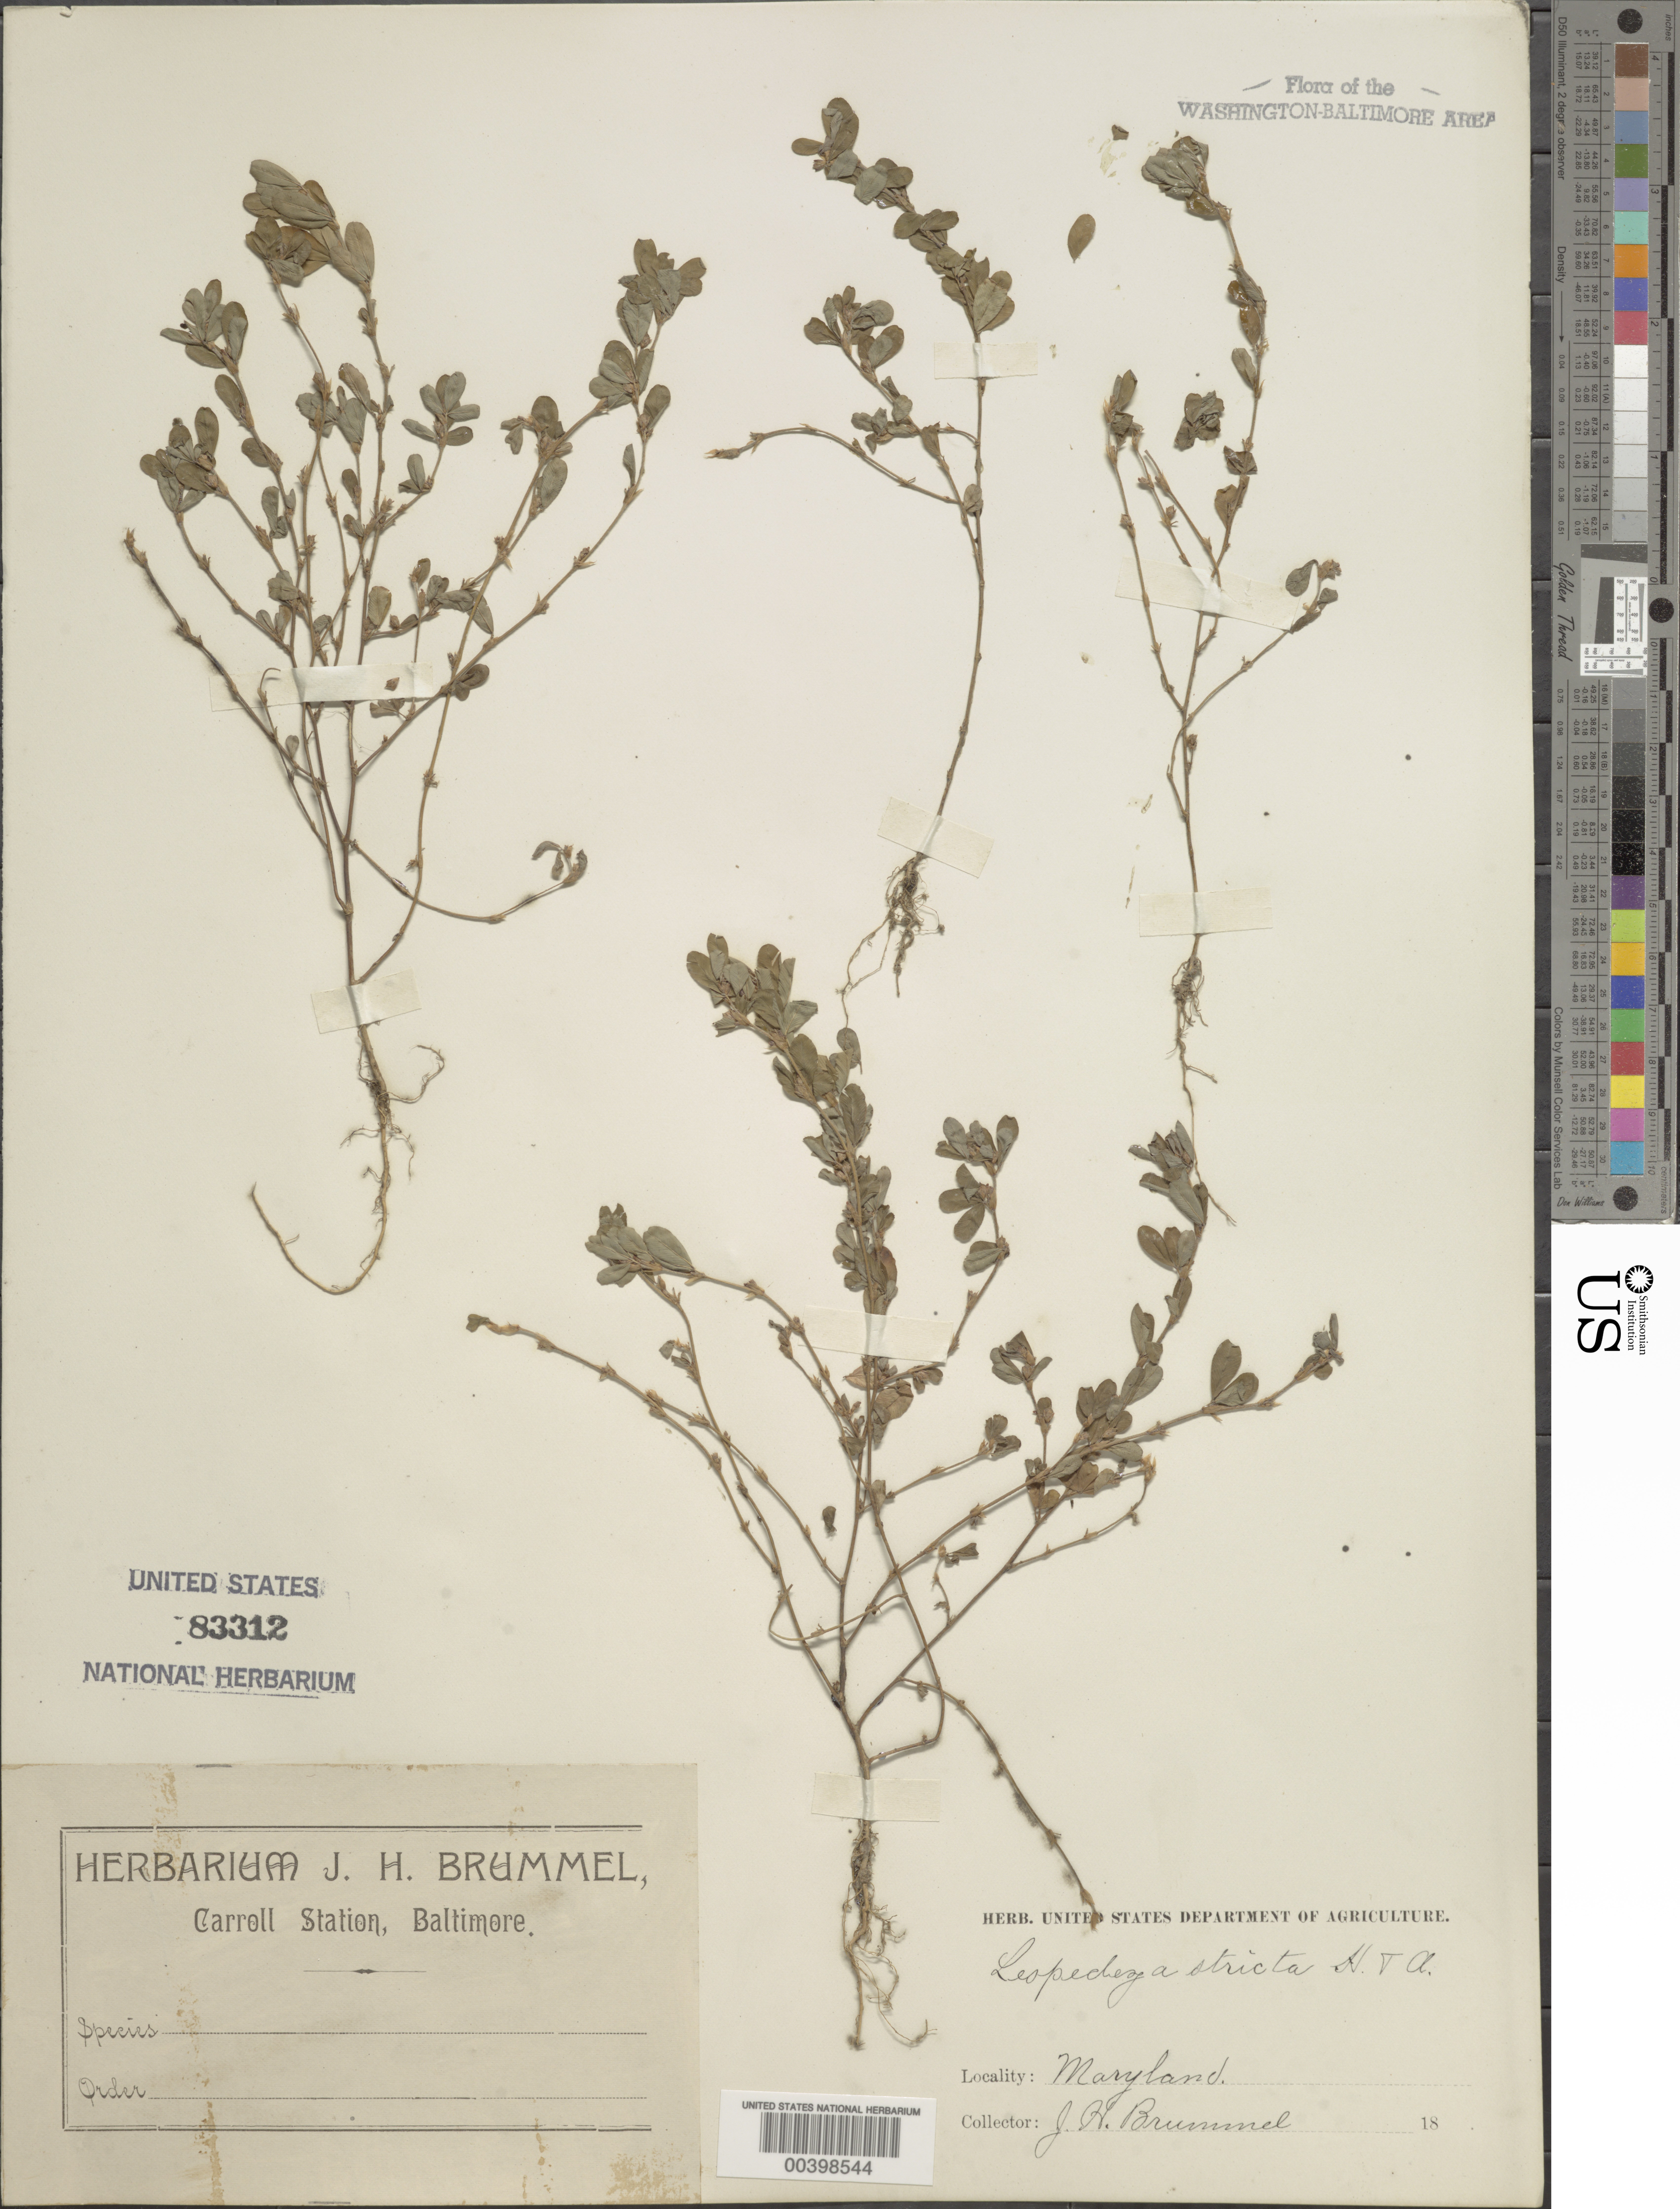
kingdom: Plantae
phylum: Tracheophyta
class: Magnoliopsida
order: Fabales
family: Fabaceae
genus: Kummerowia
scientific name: Kummerowia striata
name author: (Thunb.) Schindl.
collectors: H. Brunnel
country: United States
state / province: Maryland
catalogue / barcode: US 83312